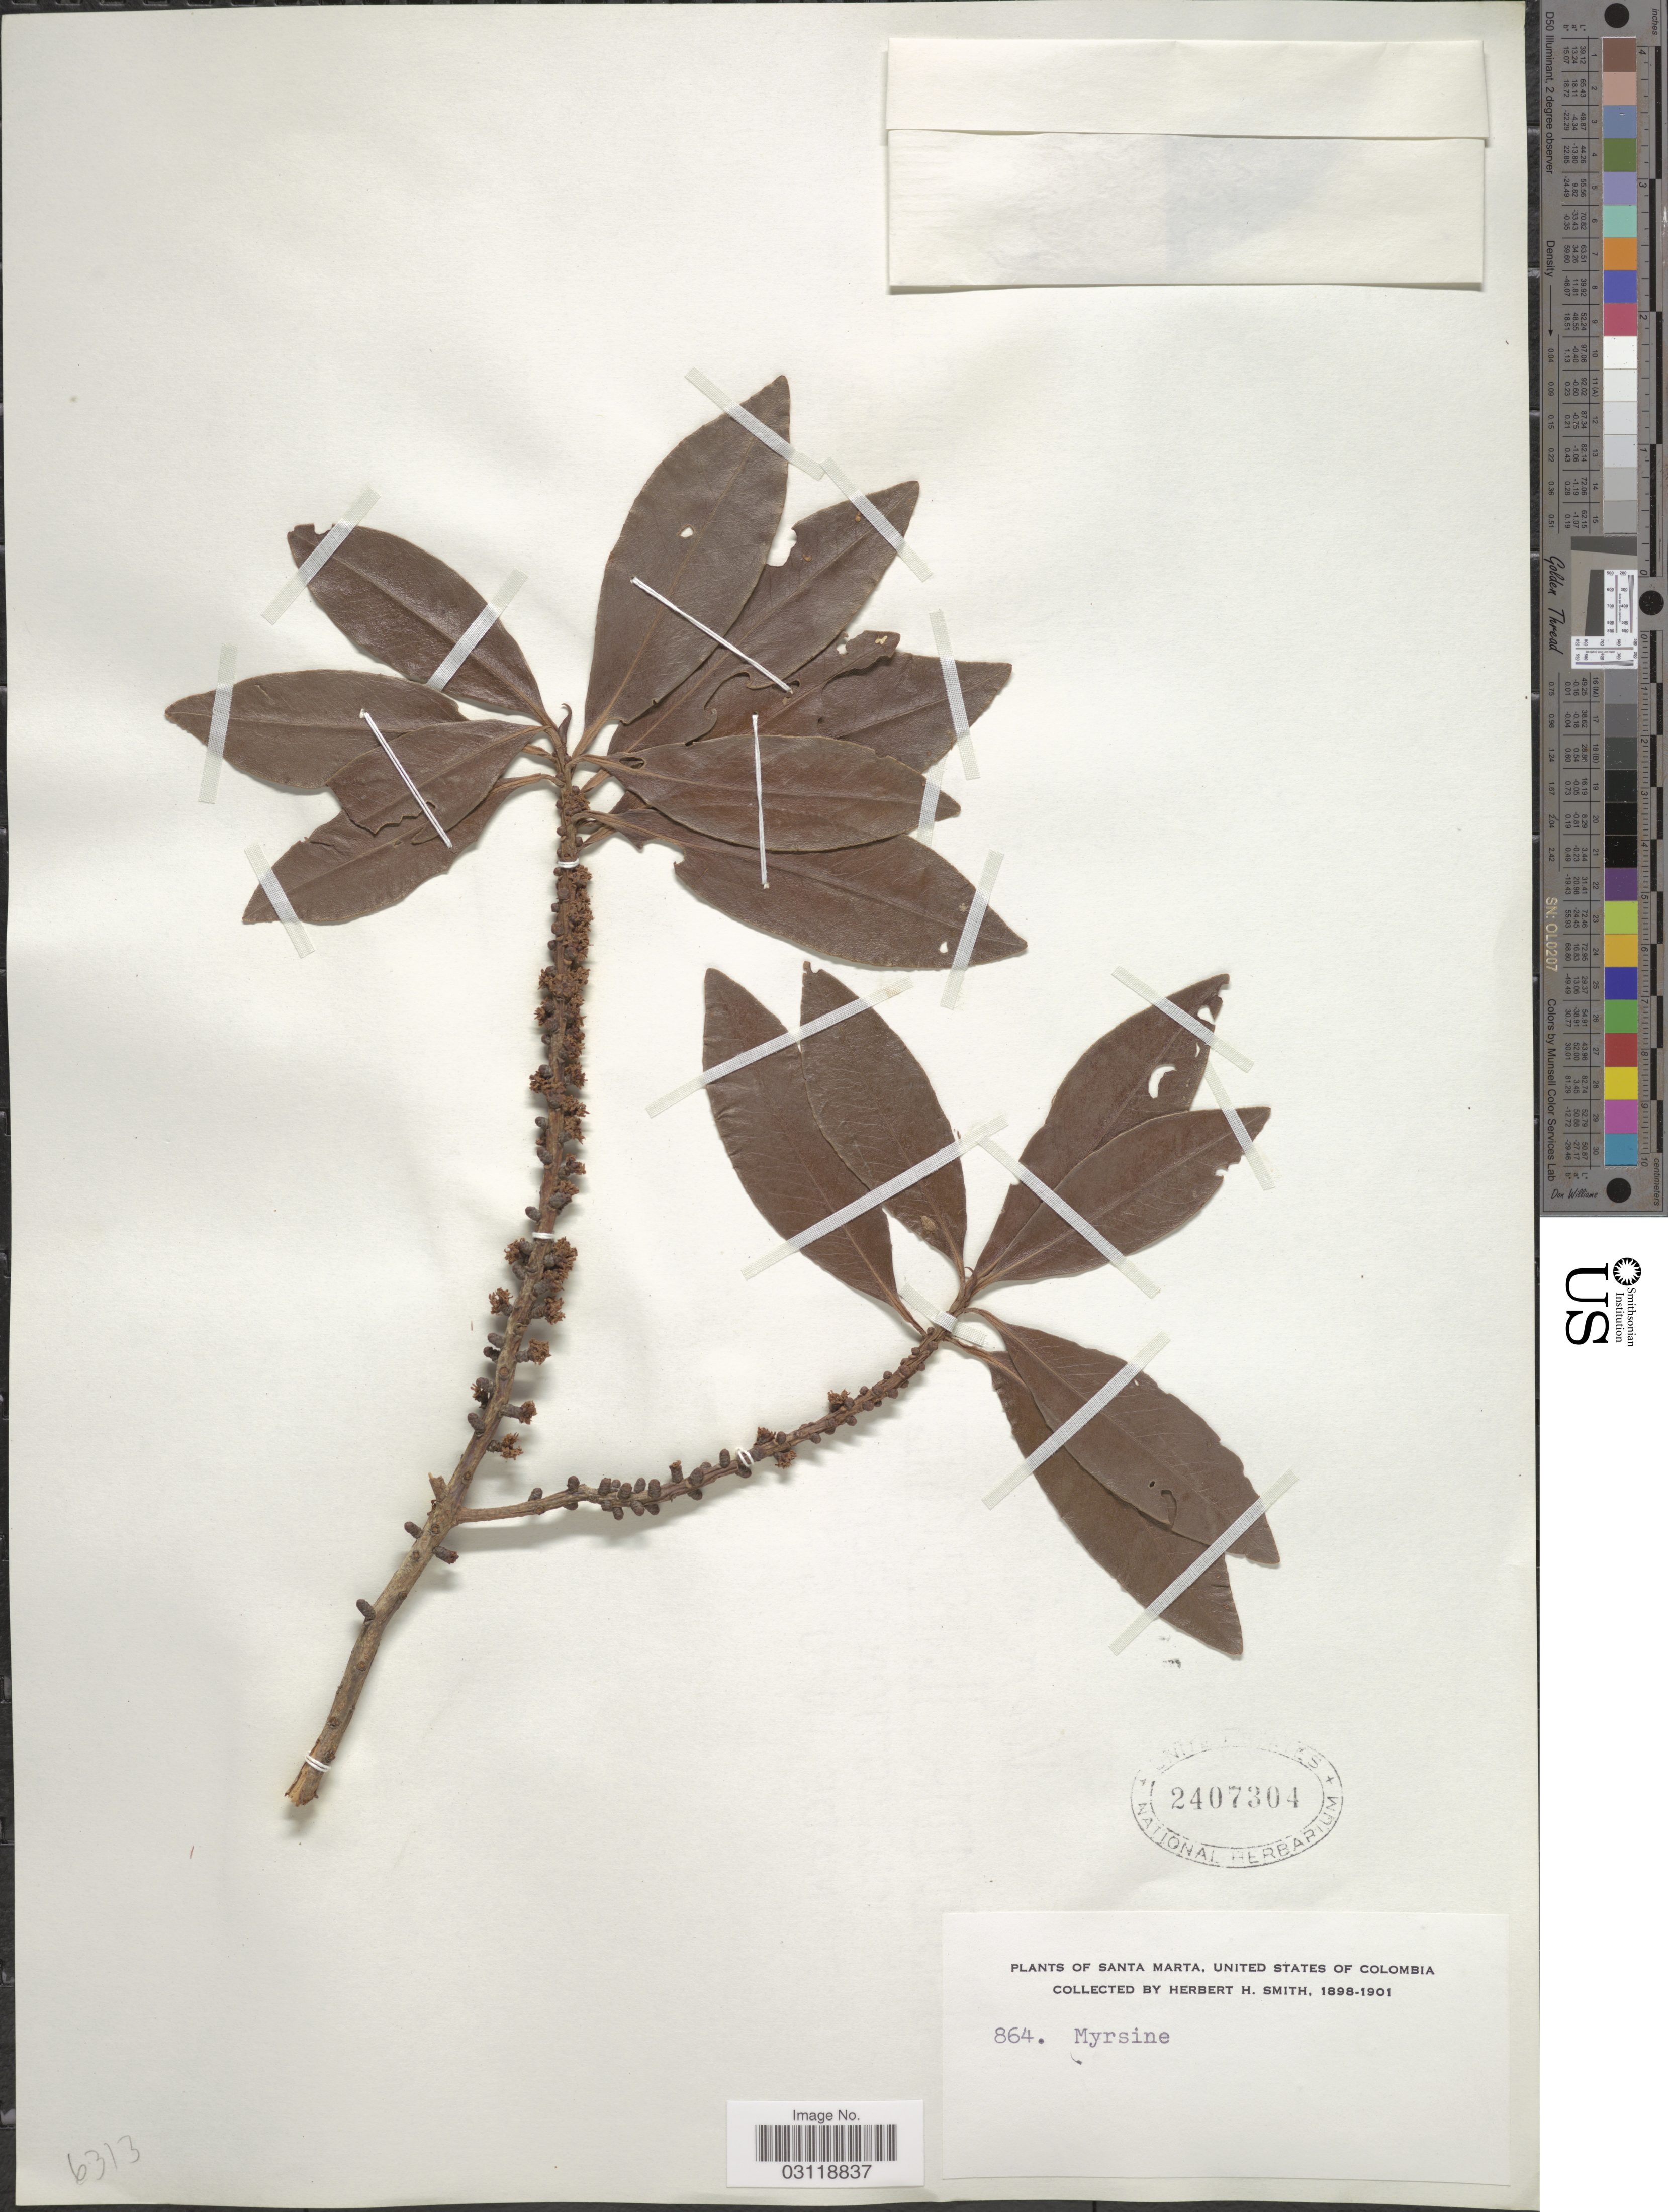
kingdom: Plantae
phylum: Tracheophyta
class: Magnoliopsida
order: Ericales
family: Primulaceae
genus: Rapanea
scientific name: Rapanea sp.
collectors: Herbert H. Smith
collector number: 864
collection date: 1898/1901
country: Colombia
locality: Santa Marta, United States of Colombia.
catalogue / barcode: US 2407304